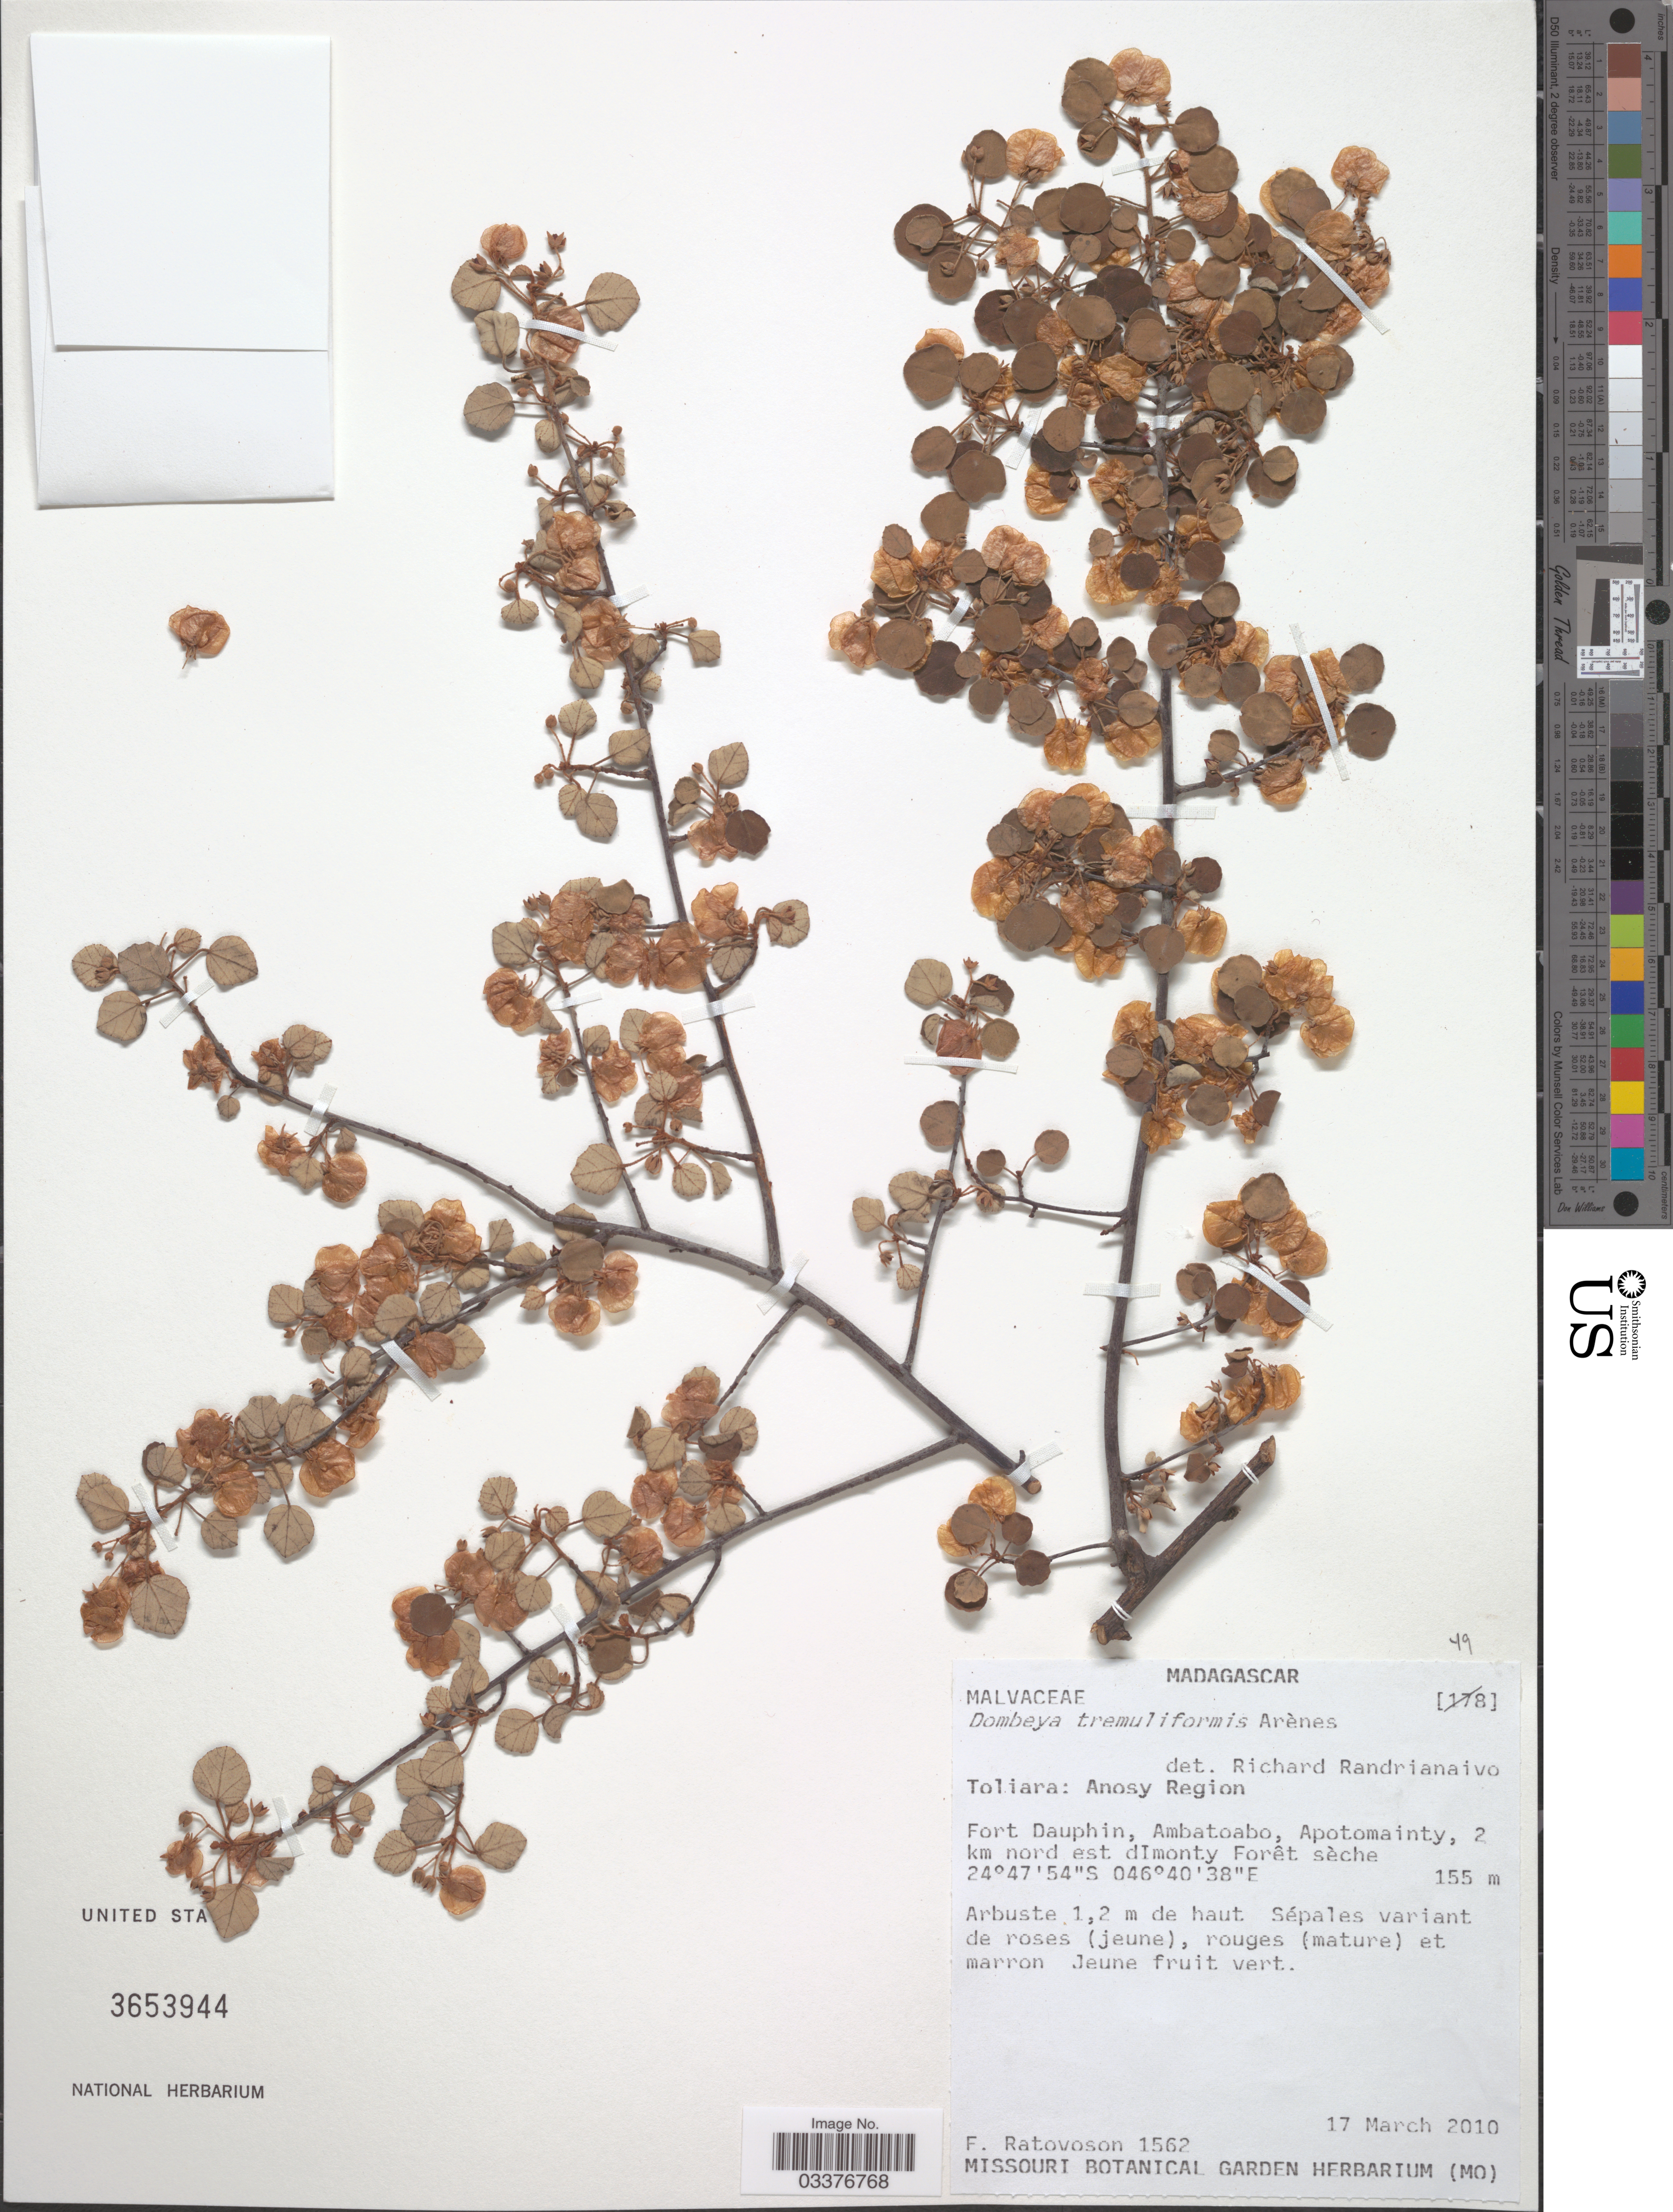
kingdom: Plantae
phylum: Tracheophyta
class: Magnoliopsida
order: Malvales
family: Malvaceae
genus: Dombeya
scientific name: Dombeya tremuliformis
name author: Arènes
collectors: F. Ratovoson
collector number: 1562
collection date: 2010-03-17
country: Madagascar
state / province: Anosy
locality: Anosy Region. Fort Dauphin, Ambatoabo, Apotomainty, 2 km nord est dImonty Forêt sèche.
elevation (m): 155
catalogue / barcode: US 3653944